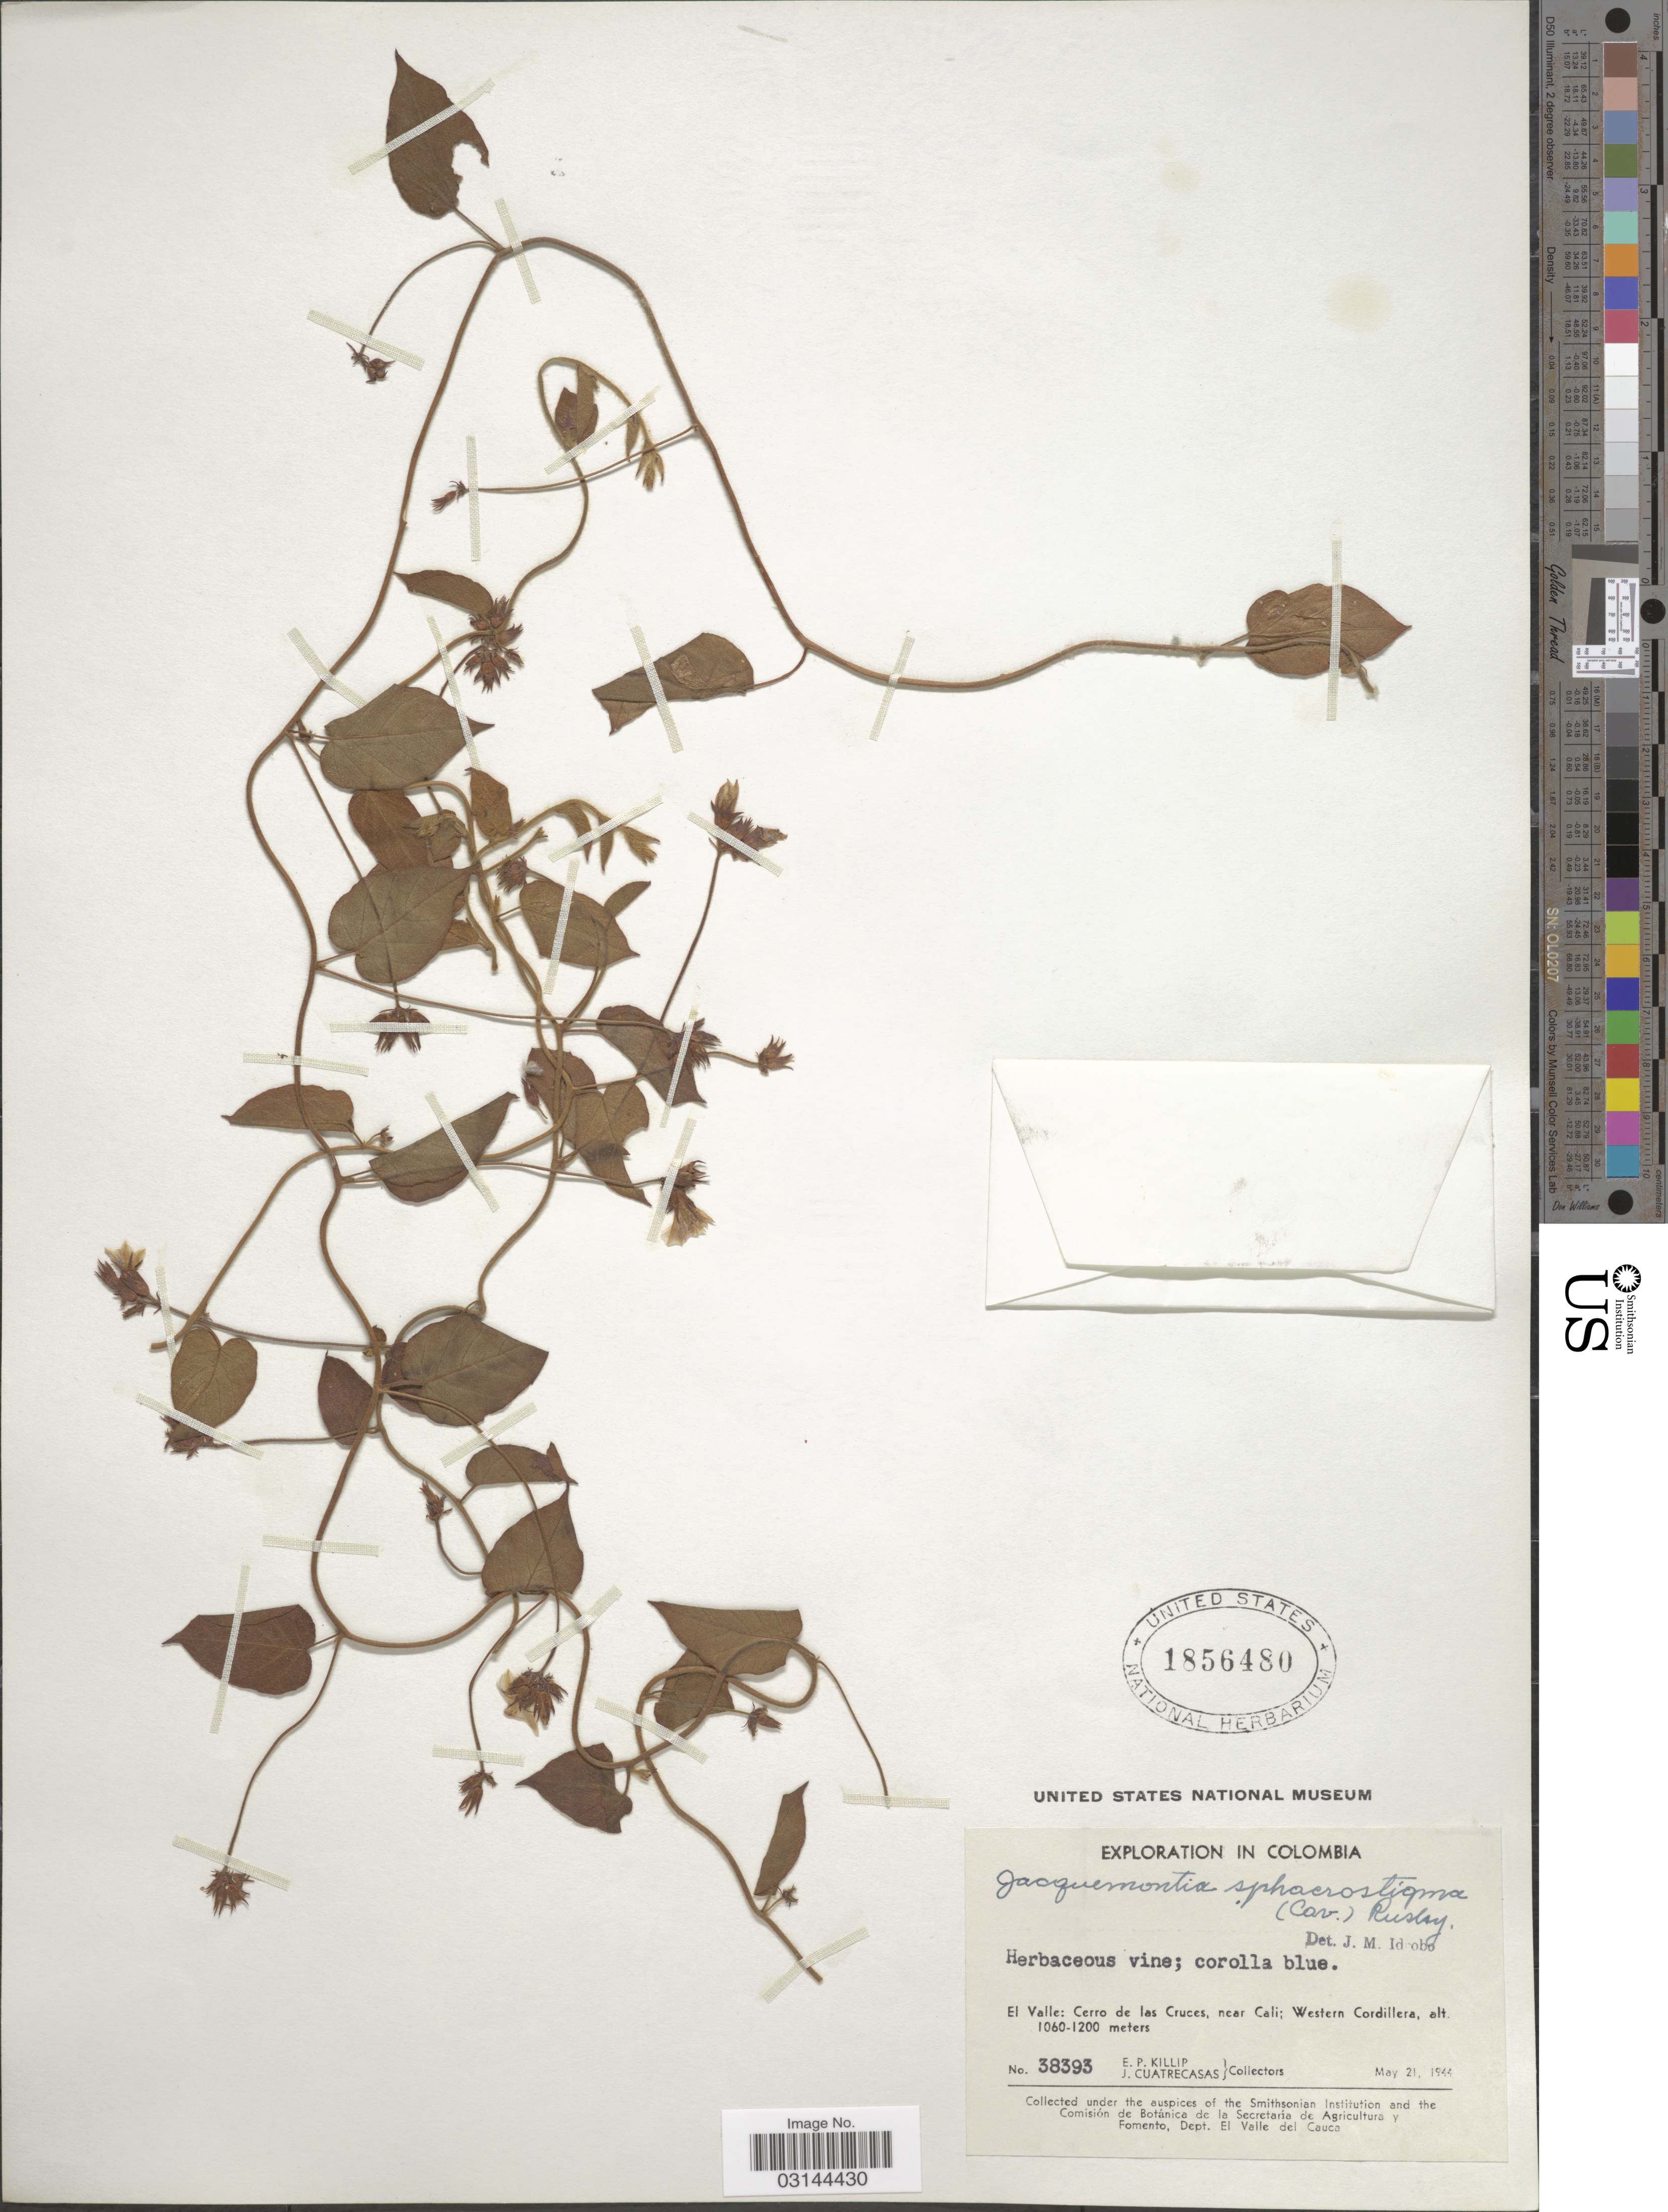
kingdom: Plantae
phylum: Tracheophyta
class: Magnoliopsida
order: Solanales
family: Convolvulaceae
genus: Jacquemontia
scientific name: Jacquemontia sphaerostigma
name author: (Cav.) Rusby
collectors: E. P. Killip & J. Cuatrecasas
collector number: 38393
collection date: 1944-05-21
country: Colombia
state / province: Valle del Cauca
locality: El Valle: Cerro de las Cruces, near Cali; Western Cordillera.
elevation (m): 1060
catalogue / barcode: US 1856480